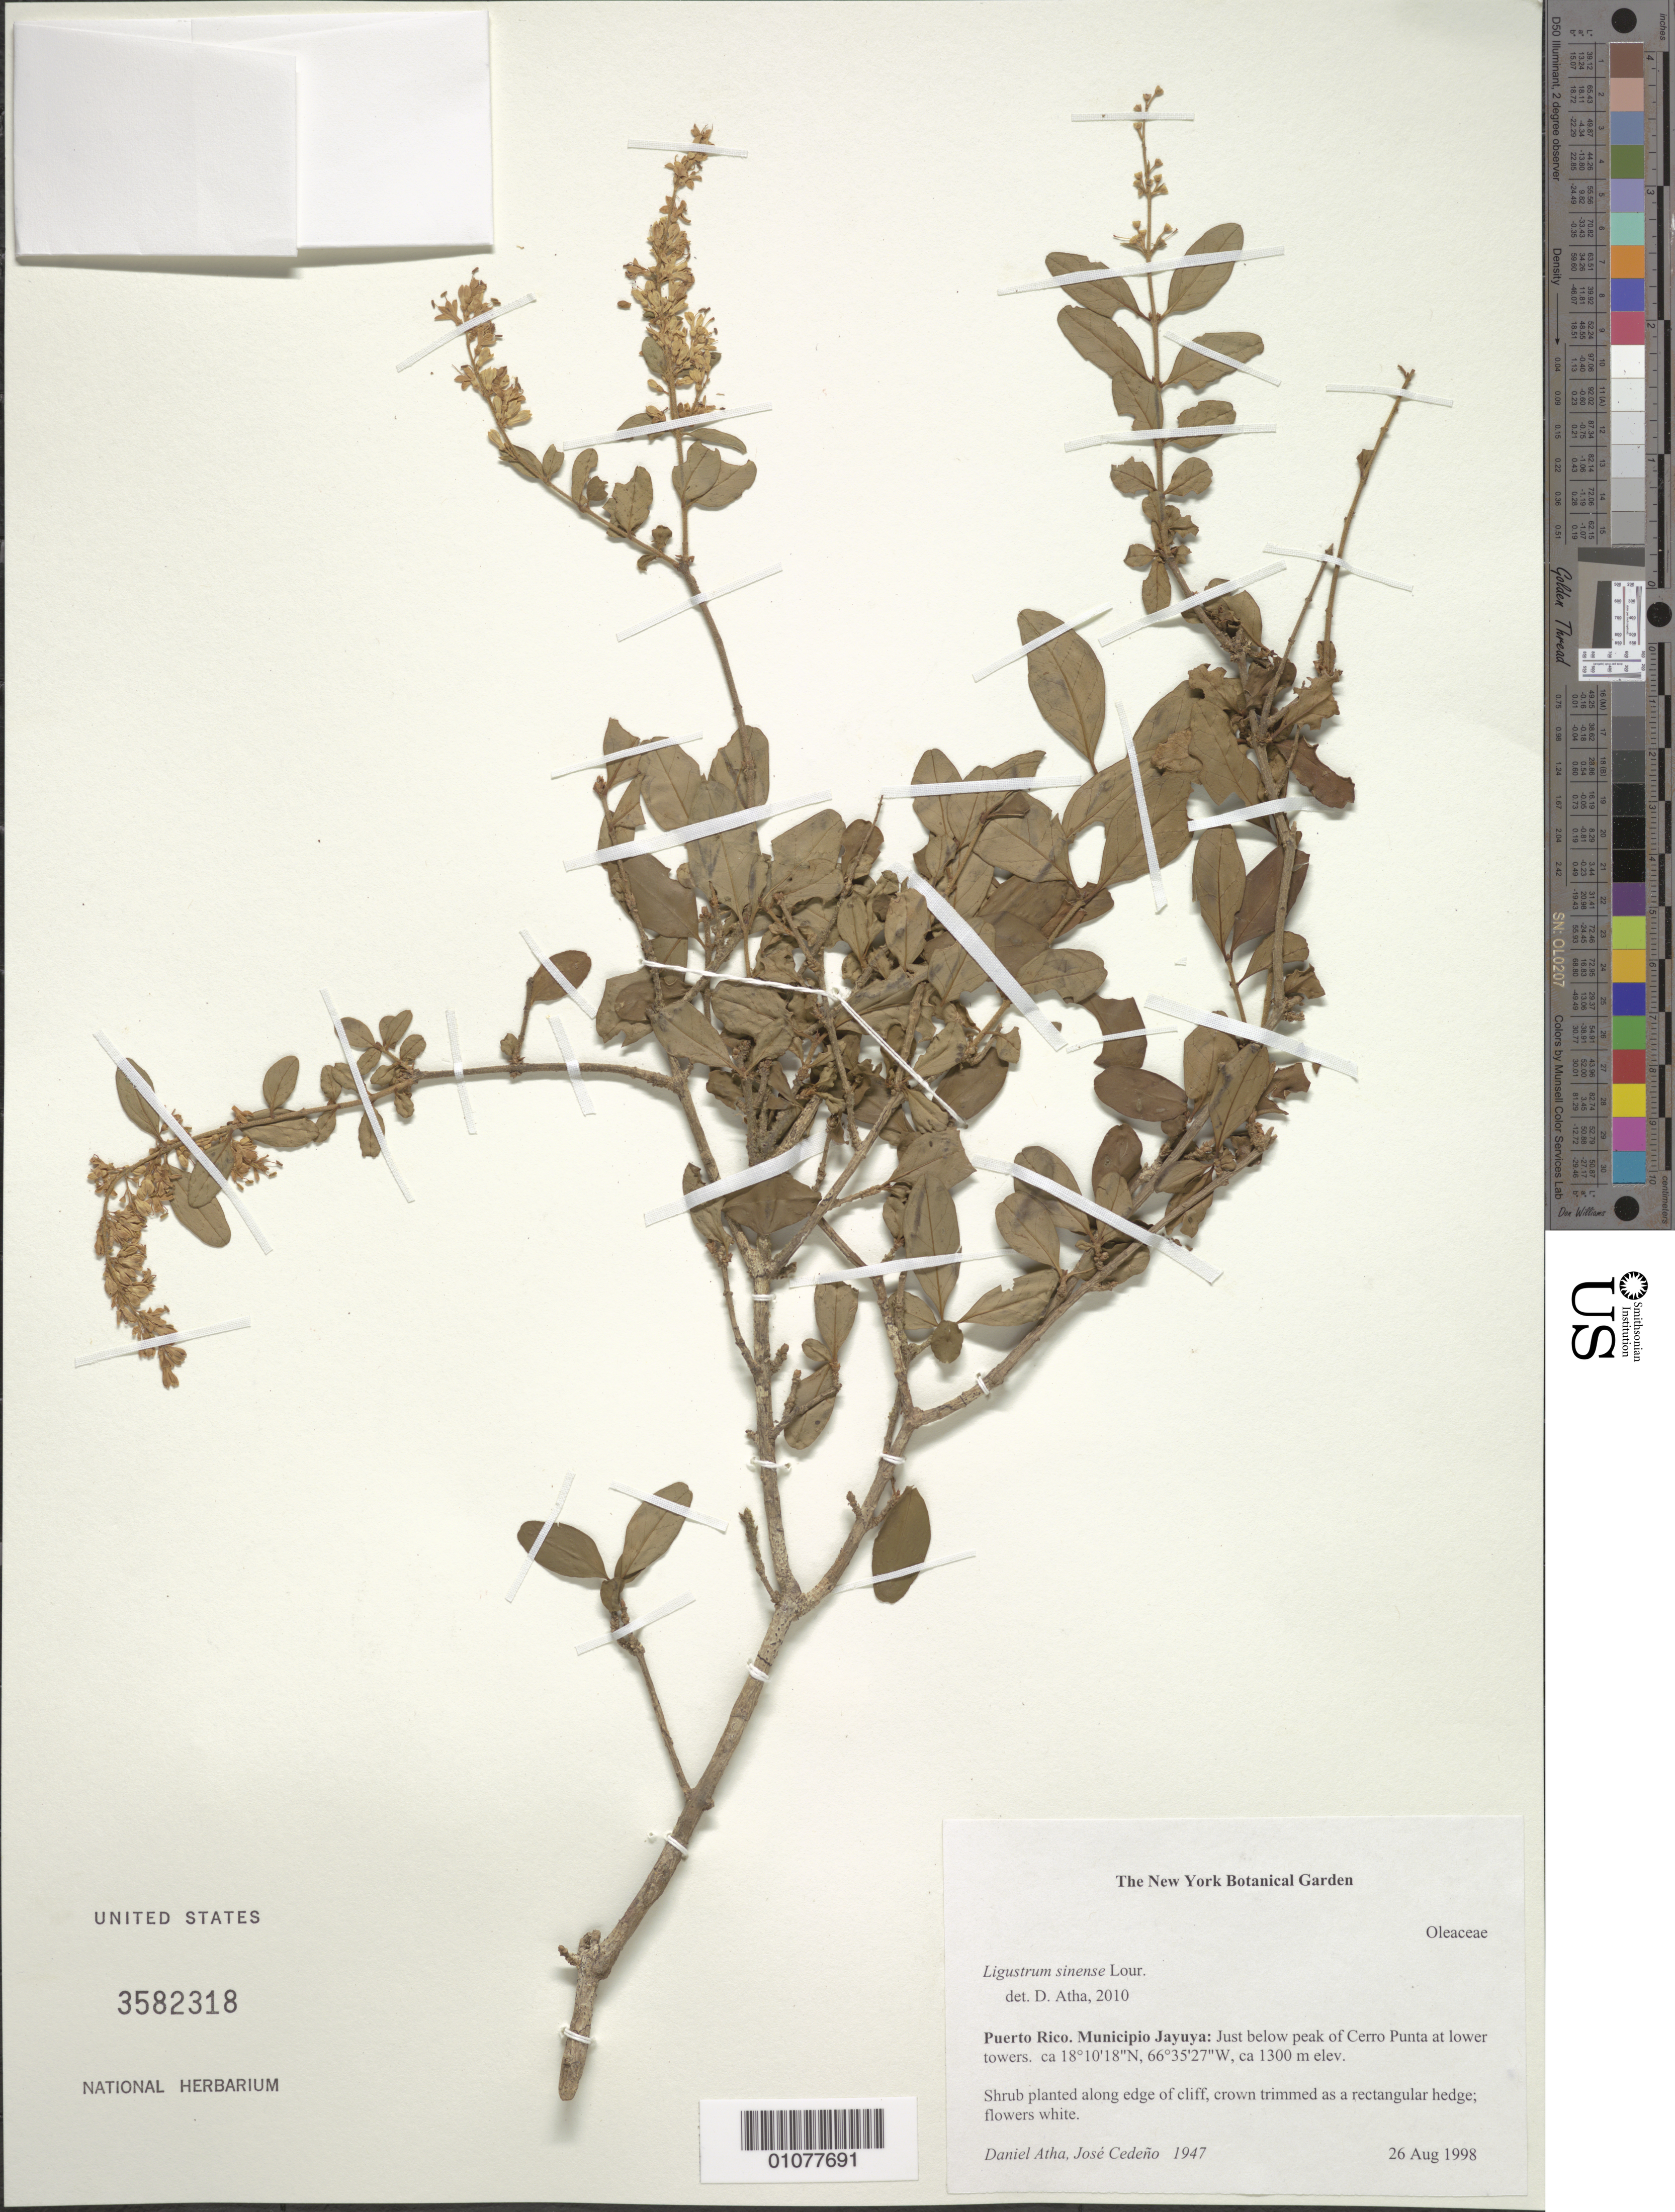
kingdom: Plantae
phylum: Tracheophyta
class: Magnoliopsida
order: Lamiales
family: Oleaceae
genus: Ligustrum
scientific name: Ligustrum sinense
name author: Lour.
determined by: Atha, D.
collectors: D. Atha & J. A. Cedeño M.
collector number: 1947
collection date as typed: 26 Aug 1998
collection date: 1998-08-26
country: Puerto Rico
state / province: Jayuya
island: Puerto Rico I.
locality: Municipio Jayuya; just below peak of Cerro Punta at lower towers.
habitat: Along edge of cliff.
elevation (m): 1300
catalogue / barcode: US 3582318